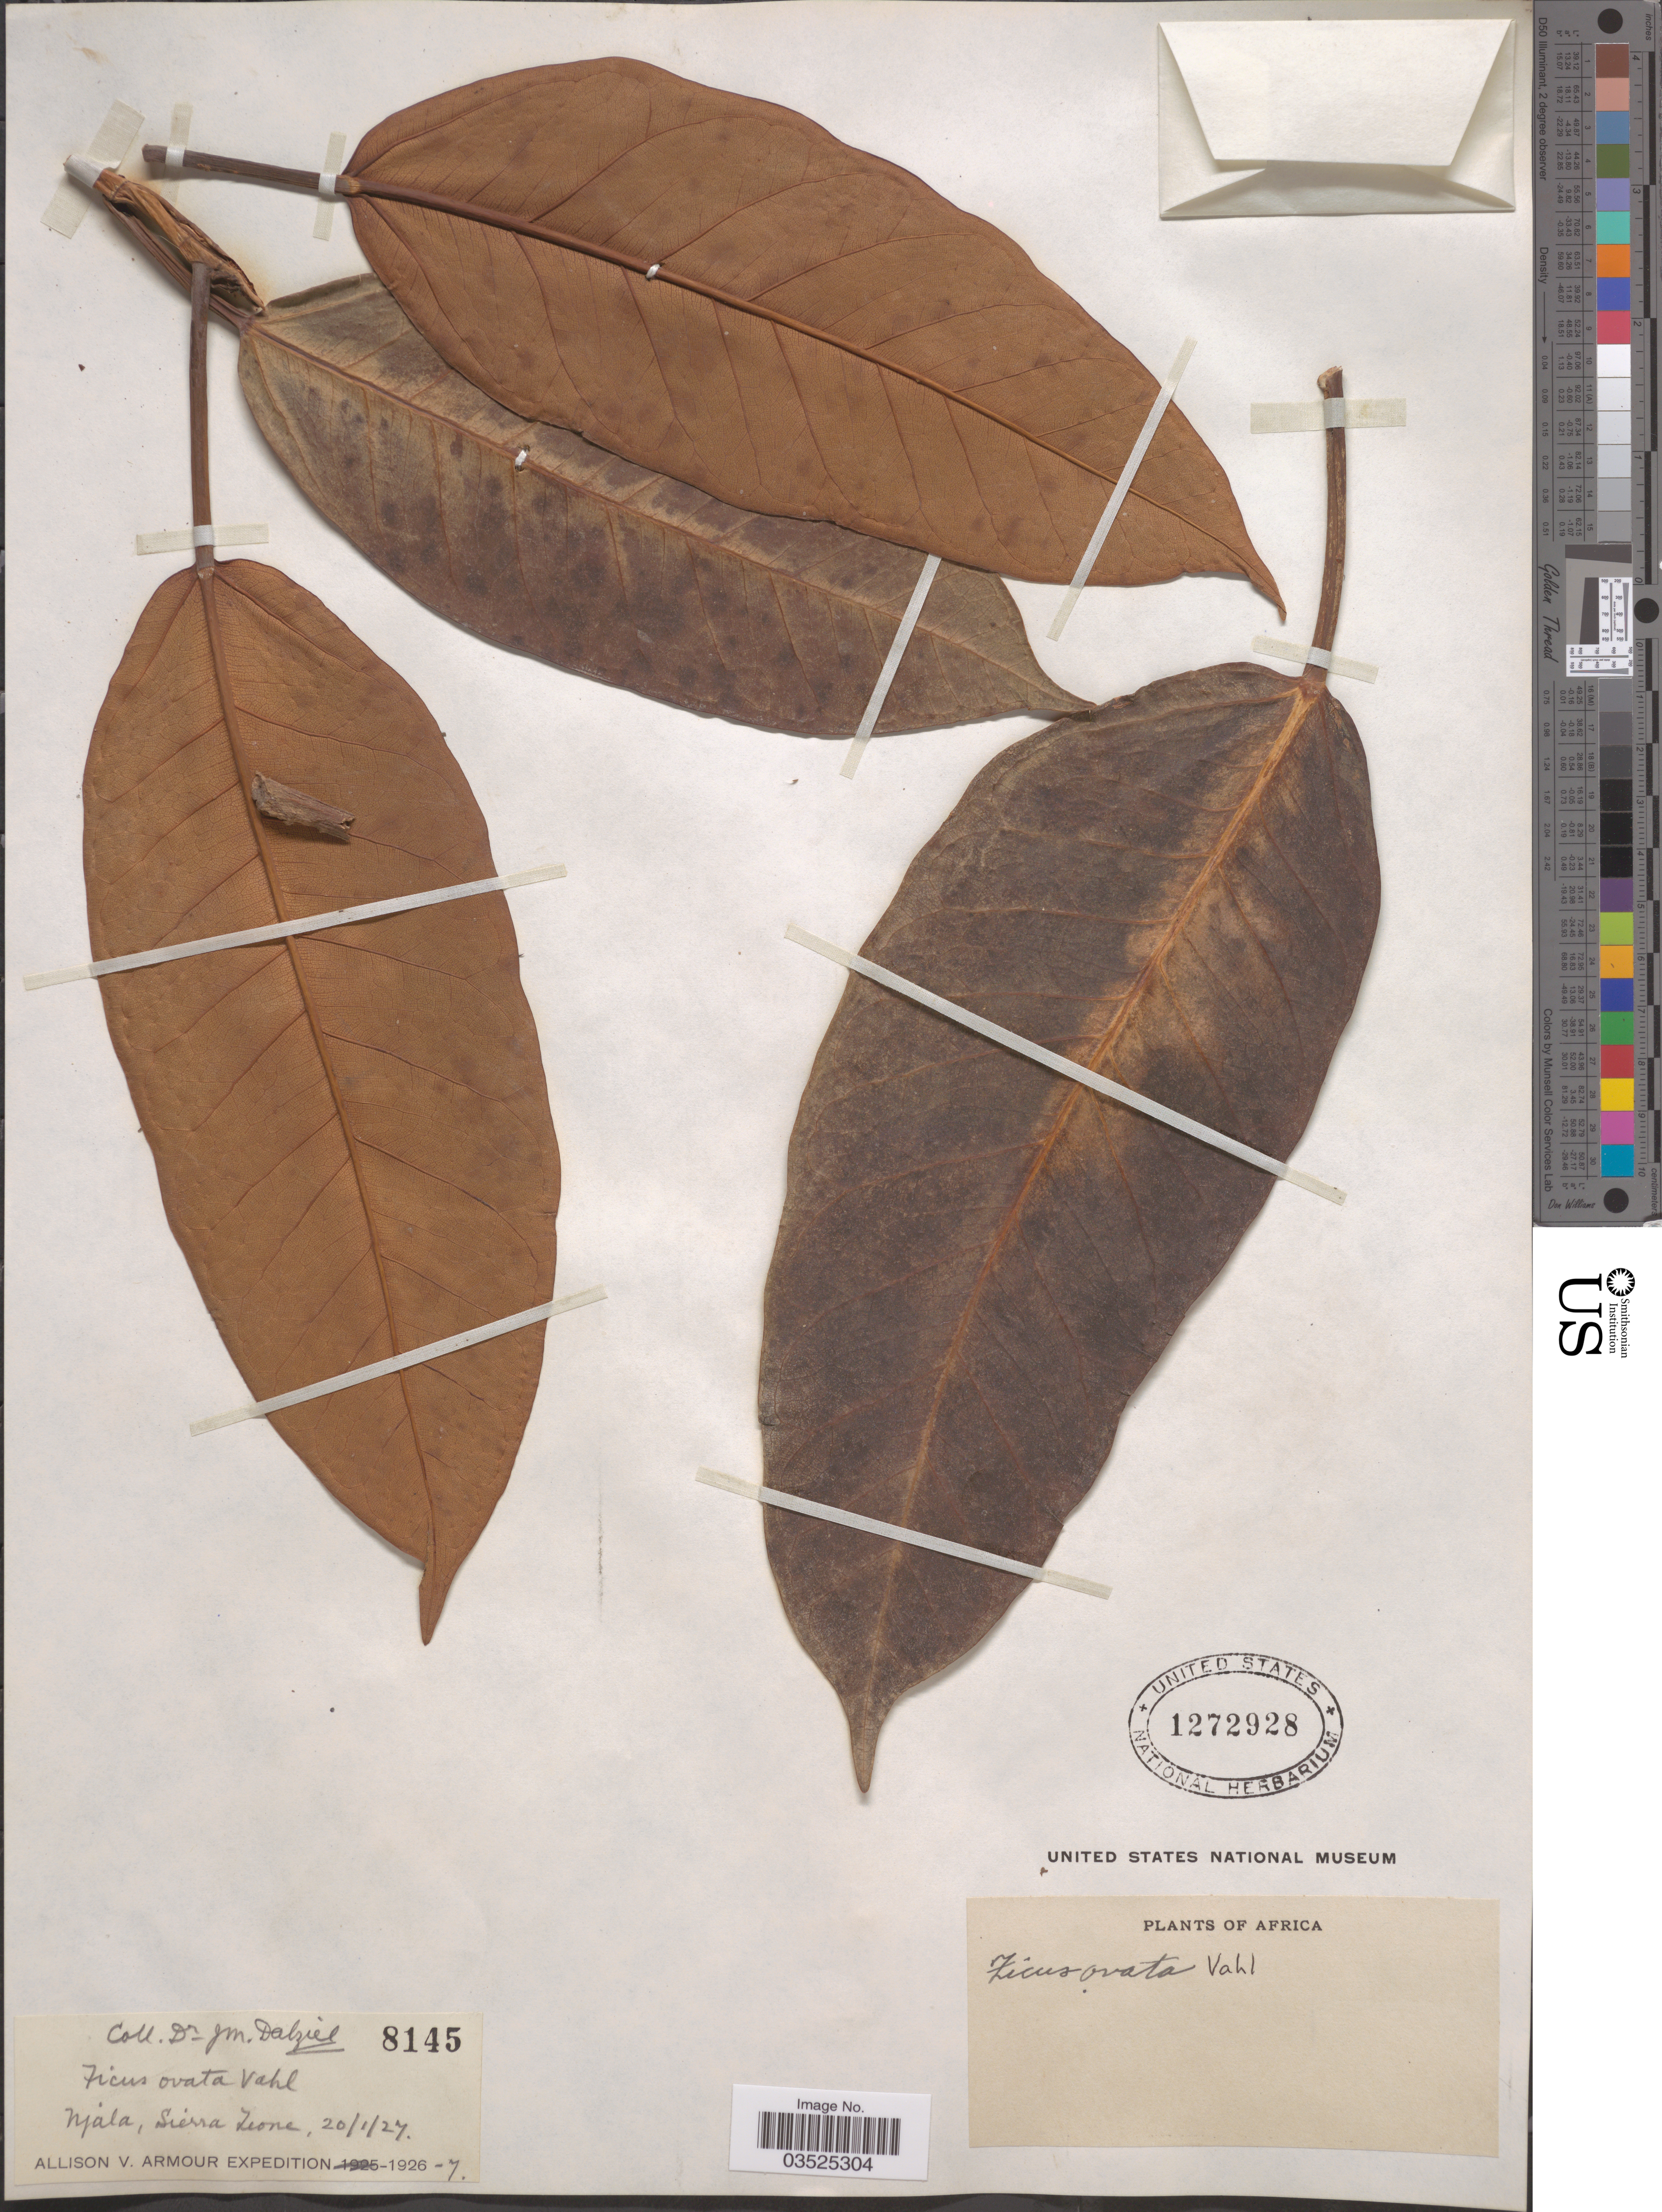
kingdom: Plantae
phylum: Tracheophyta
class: Magnoliopsida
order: Rosales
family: Moraceae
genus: Ficus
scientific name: Ficus ovata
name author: Vahl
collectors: J. Dalziel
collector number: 8145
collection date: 1927-01-20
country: Sierra Leone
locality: Njala.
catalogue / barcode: US 1272928